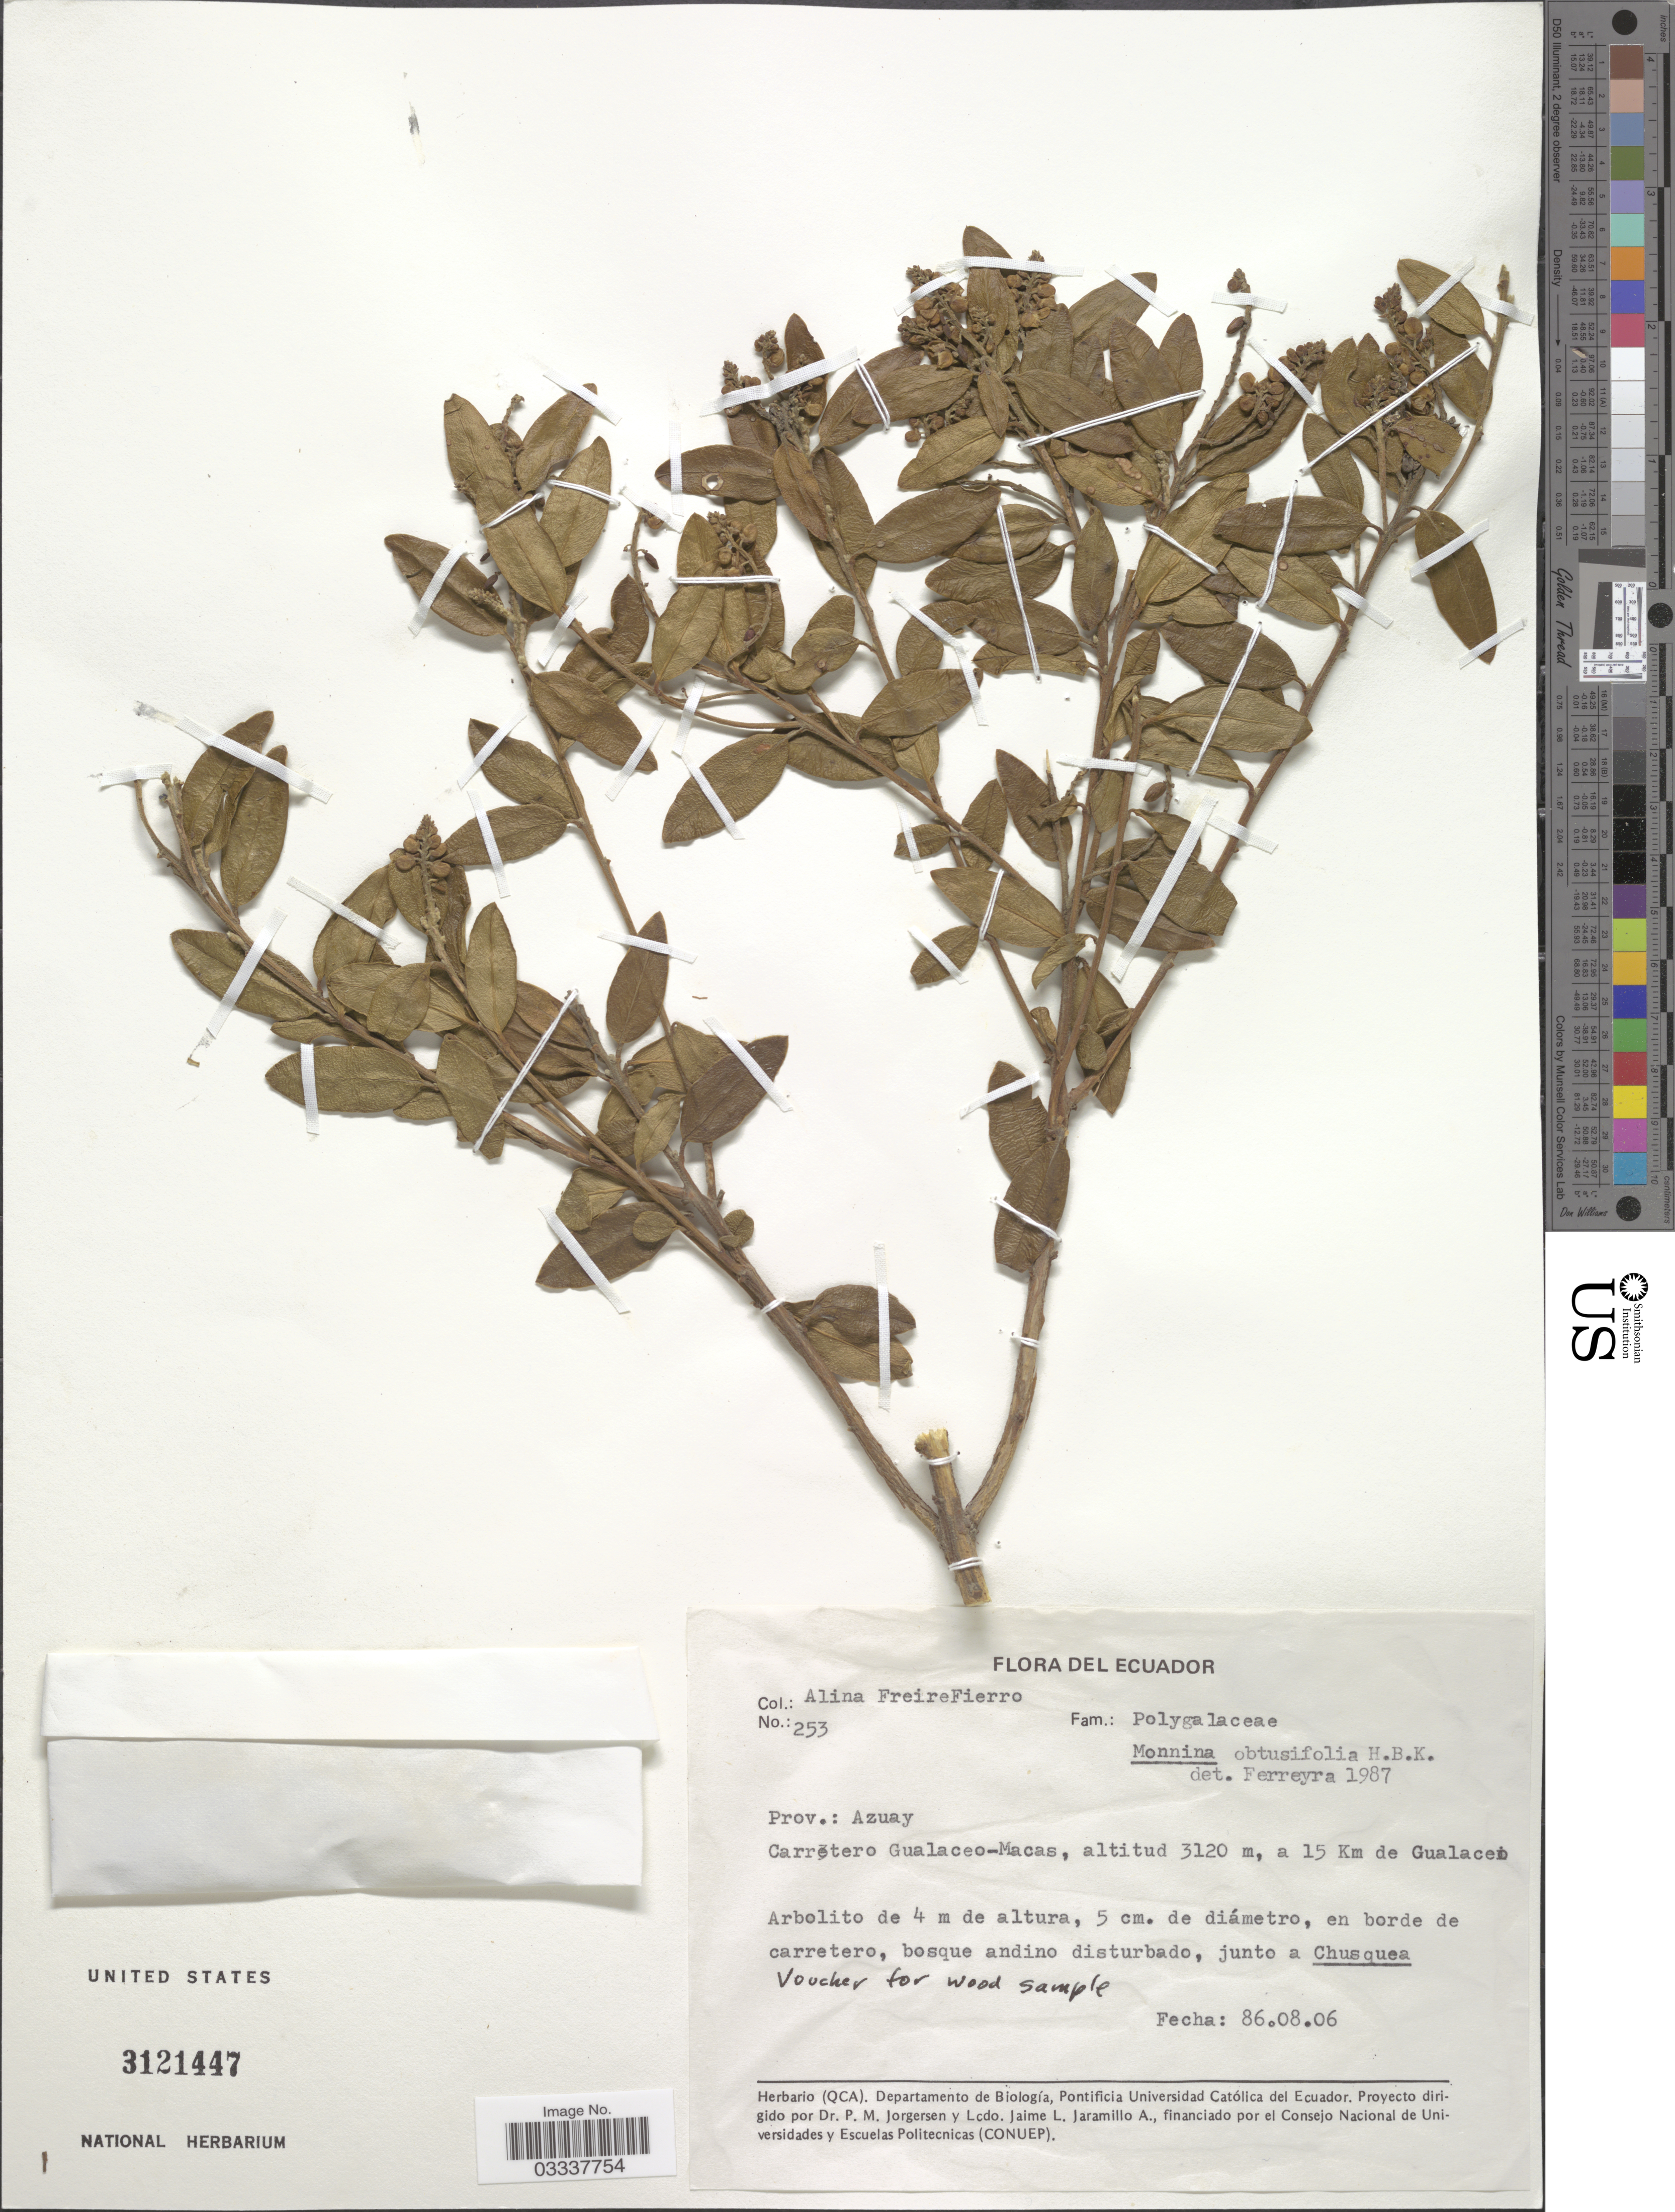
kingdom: Plantae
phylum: Tracheophyta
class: Magnoliopsida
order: Fabales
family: Polygalaceae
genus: Monnina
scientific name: Monnina phillyreoides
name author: (Bonpl.) B. Eriksen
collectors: A. Freire-Fierro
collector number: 253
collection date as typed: Transcribed d/m/y: 6/8/86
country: Ecuador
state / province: Azuay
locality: Carretero Gualaceo-Macas, a 15 Km de Gualacei.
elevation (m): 3120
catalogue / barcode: US 3121447